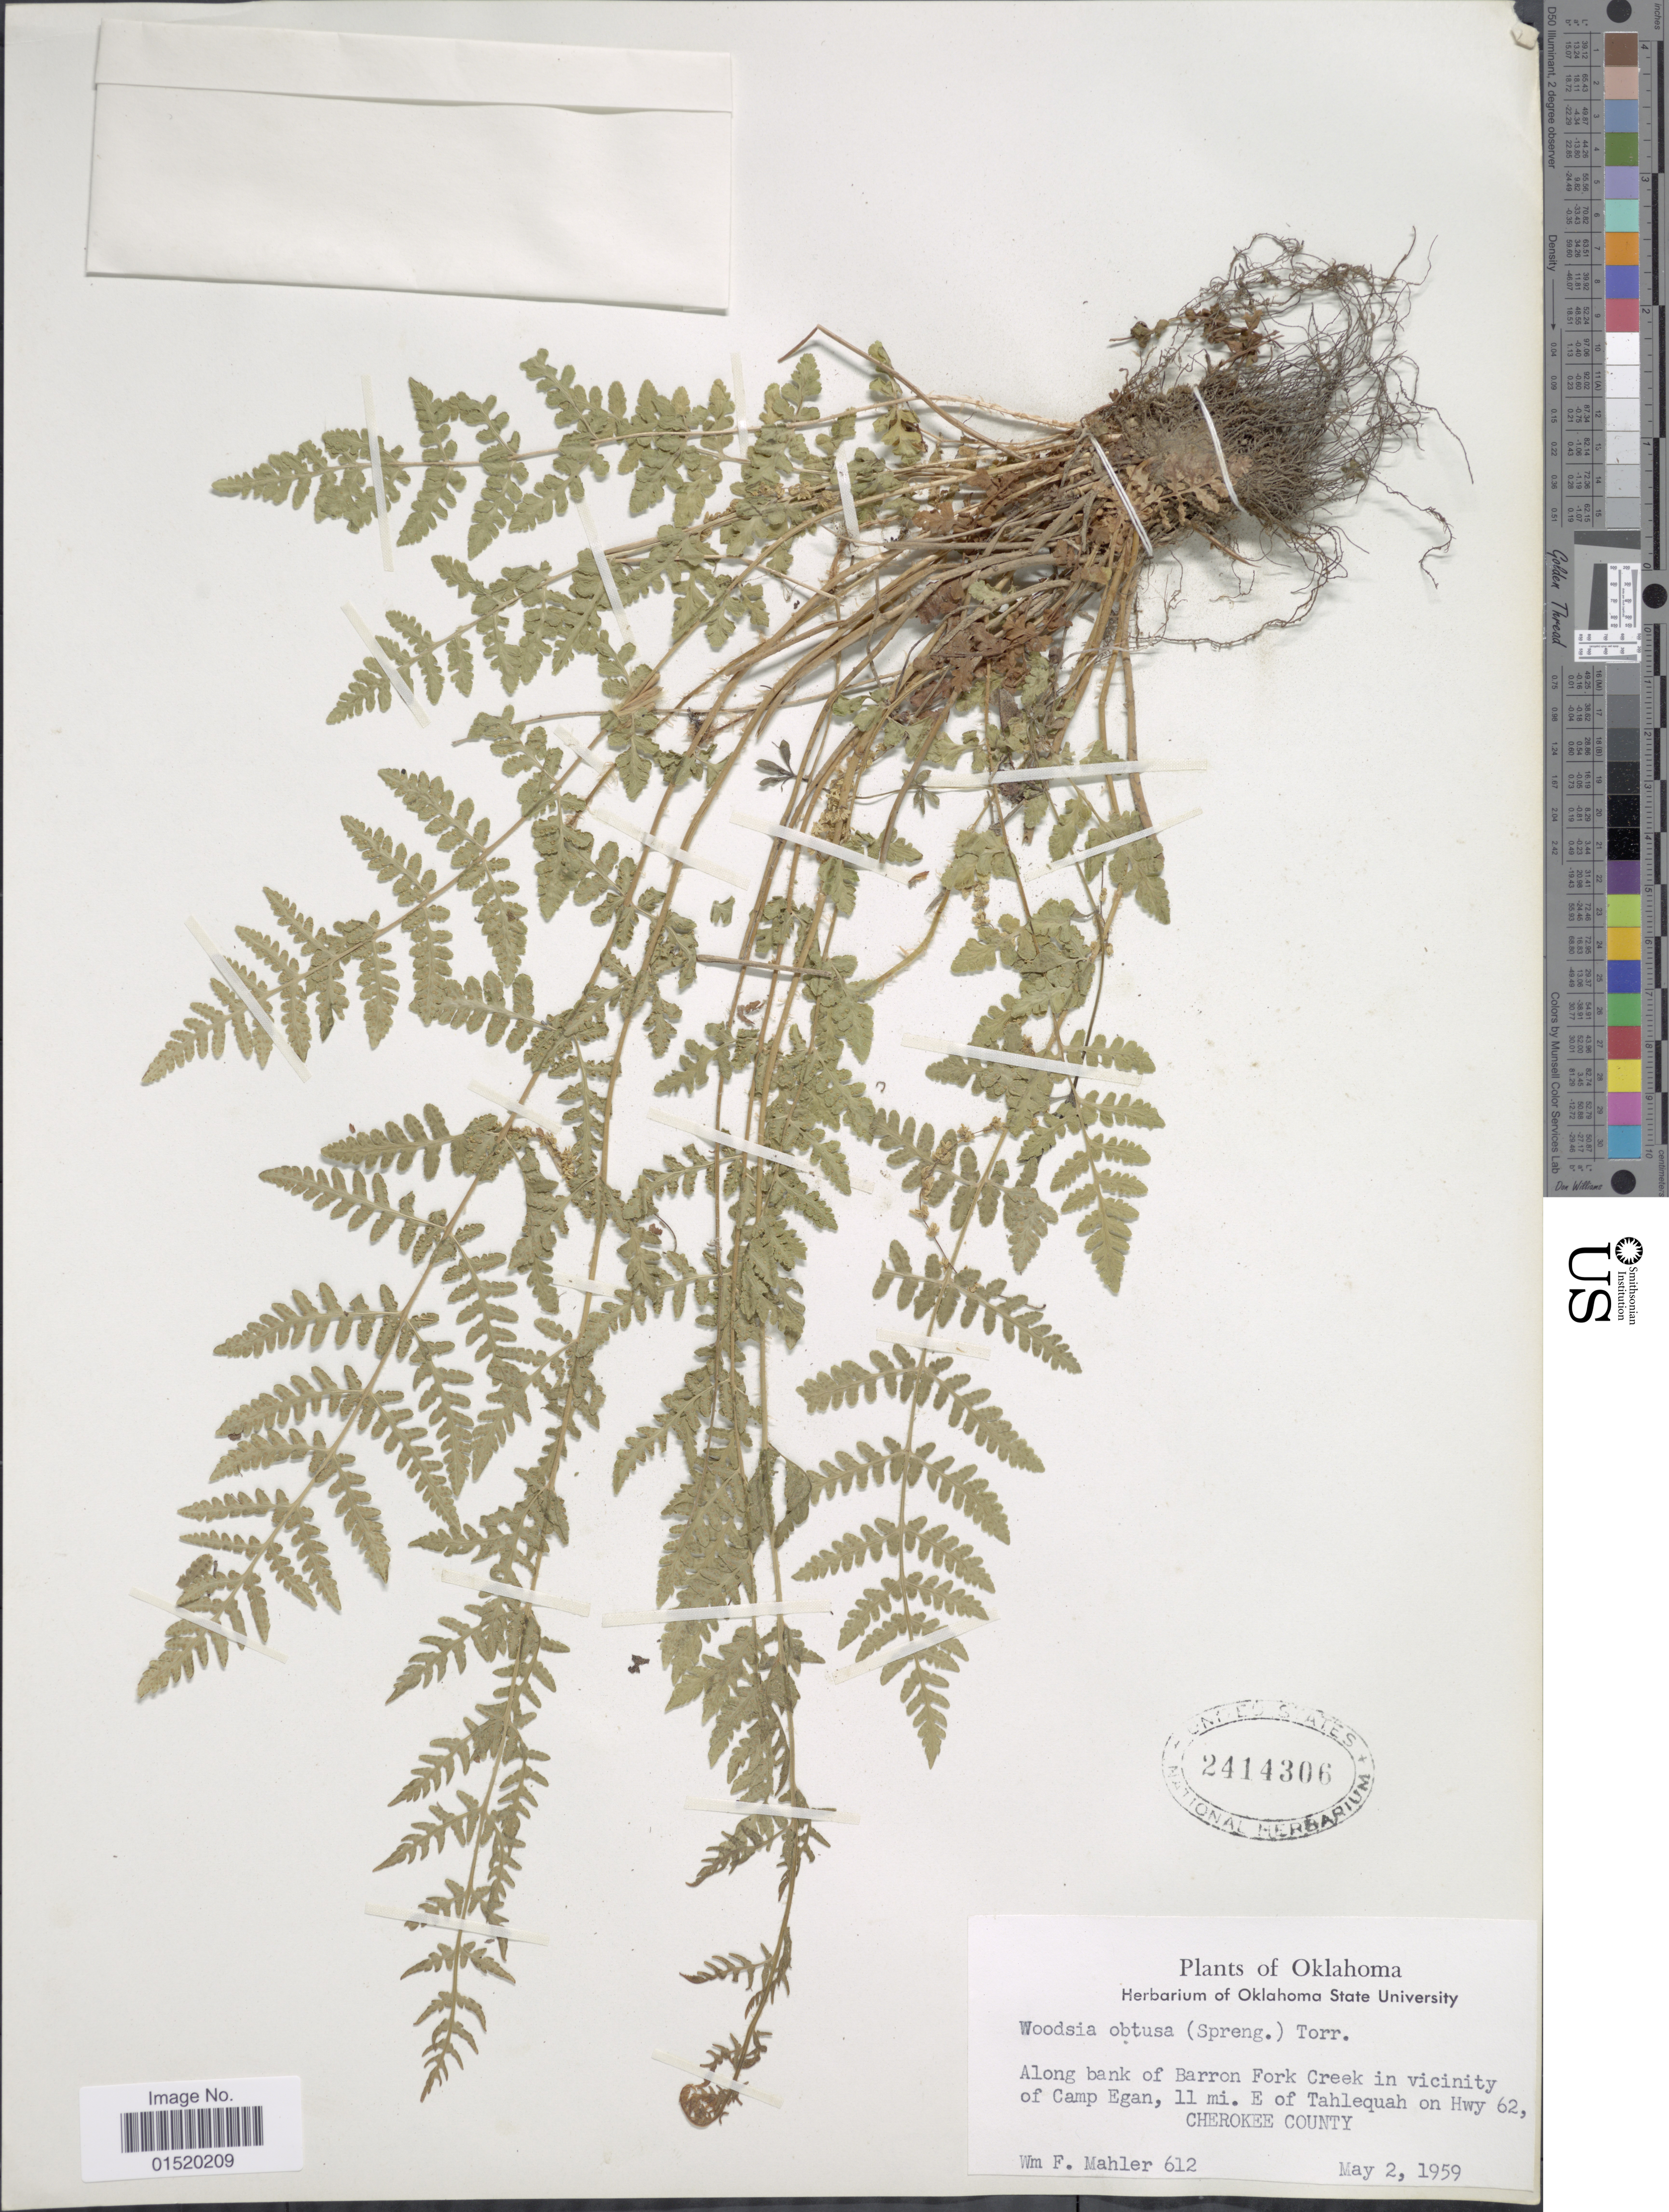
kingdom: Plantae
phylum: Tracheophyta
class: Polypodiopsida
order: Polypodiales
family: Woodsiaceae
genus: Woodsia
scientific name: Woodsia obtusa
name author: (Spreng.) Torr.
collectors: W. F. Mahler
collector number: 612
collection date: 1959-05-02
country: United States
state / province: Oklahoma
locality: Along bank of Barron Fork Creek in vicinity of Camp Egan, 11 mi. E of Tahlequah on Hwy 62, Cherokke County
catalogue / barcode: US 2414306